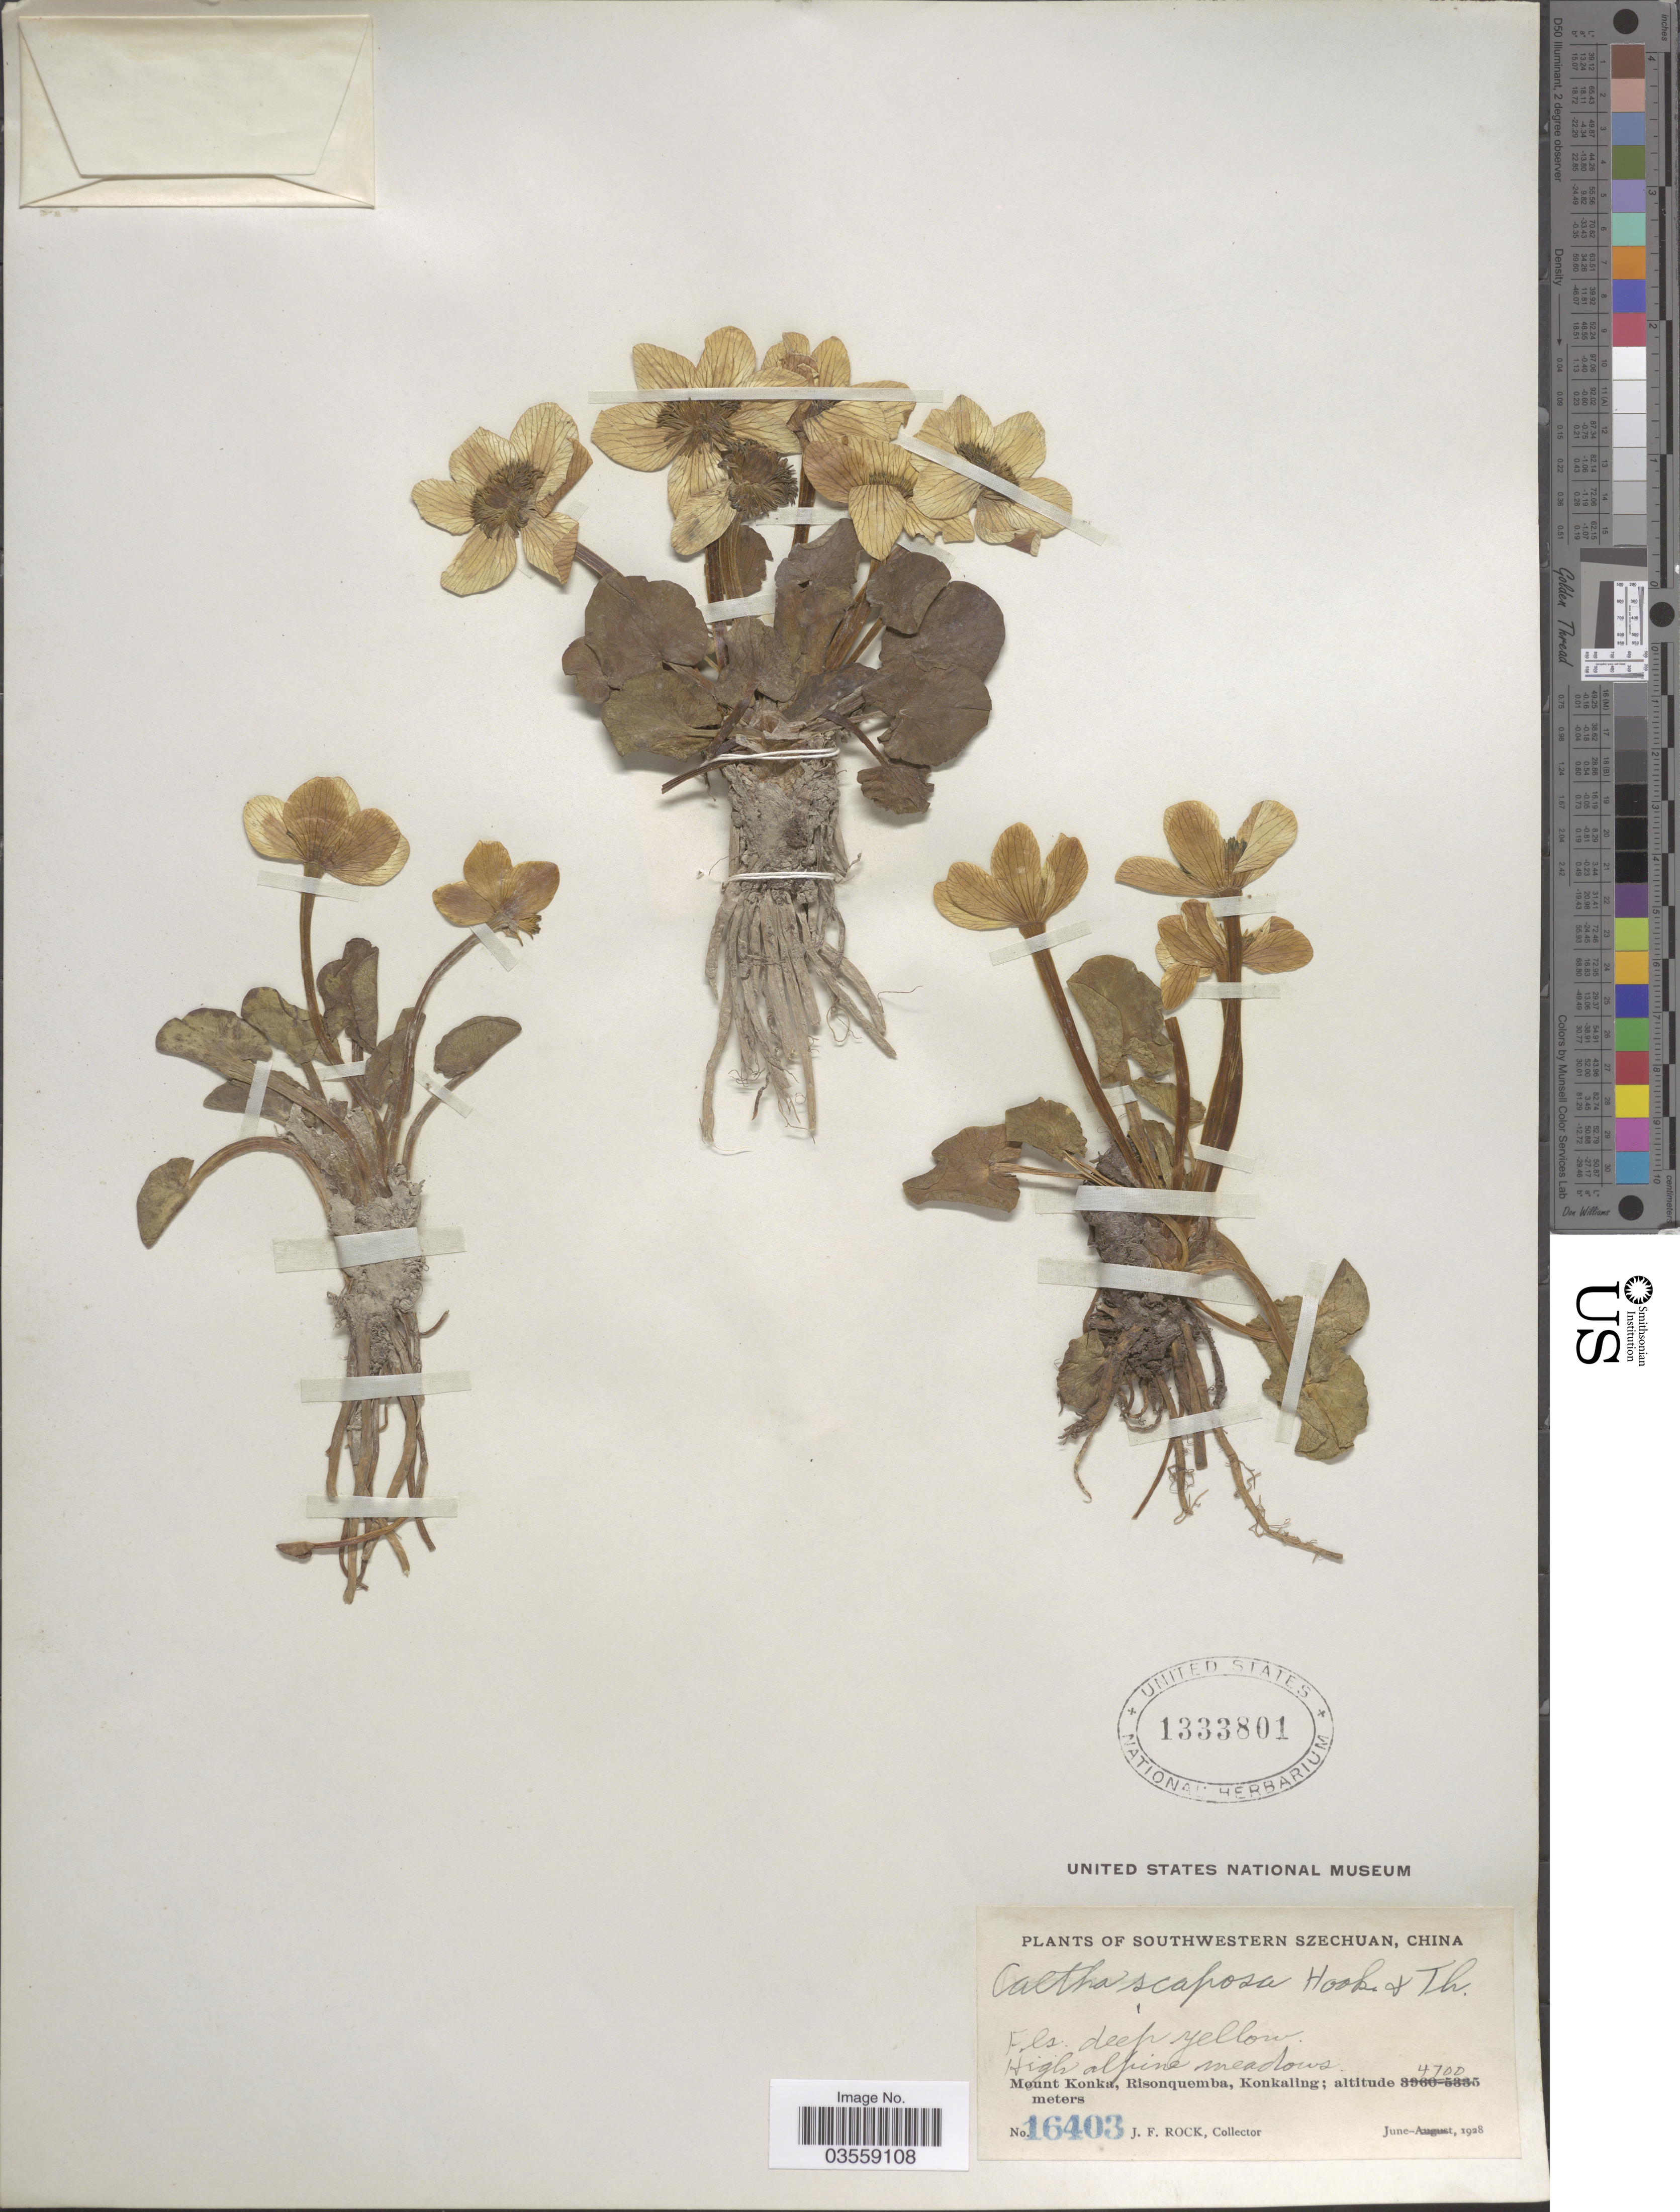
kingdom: Plantae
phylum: Tracheophyta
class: Magnoliopsida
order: Ranunculales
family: Ranunculaceae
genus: Caltha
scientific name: Caltha scaposa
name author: Hook. f. & Thoms.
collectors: J. Rock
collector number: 16403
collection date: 1928-06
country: China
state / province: Sichuan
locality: Southwestern Szechuan. Mount Konka, Risonquemba, Konkaling.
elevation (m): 4700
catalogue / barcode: US 1333801